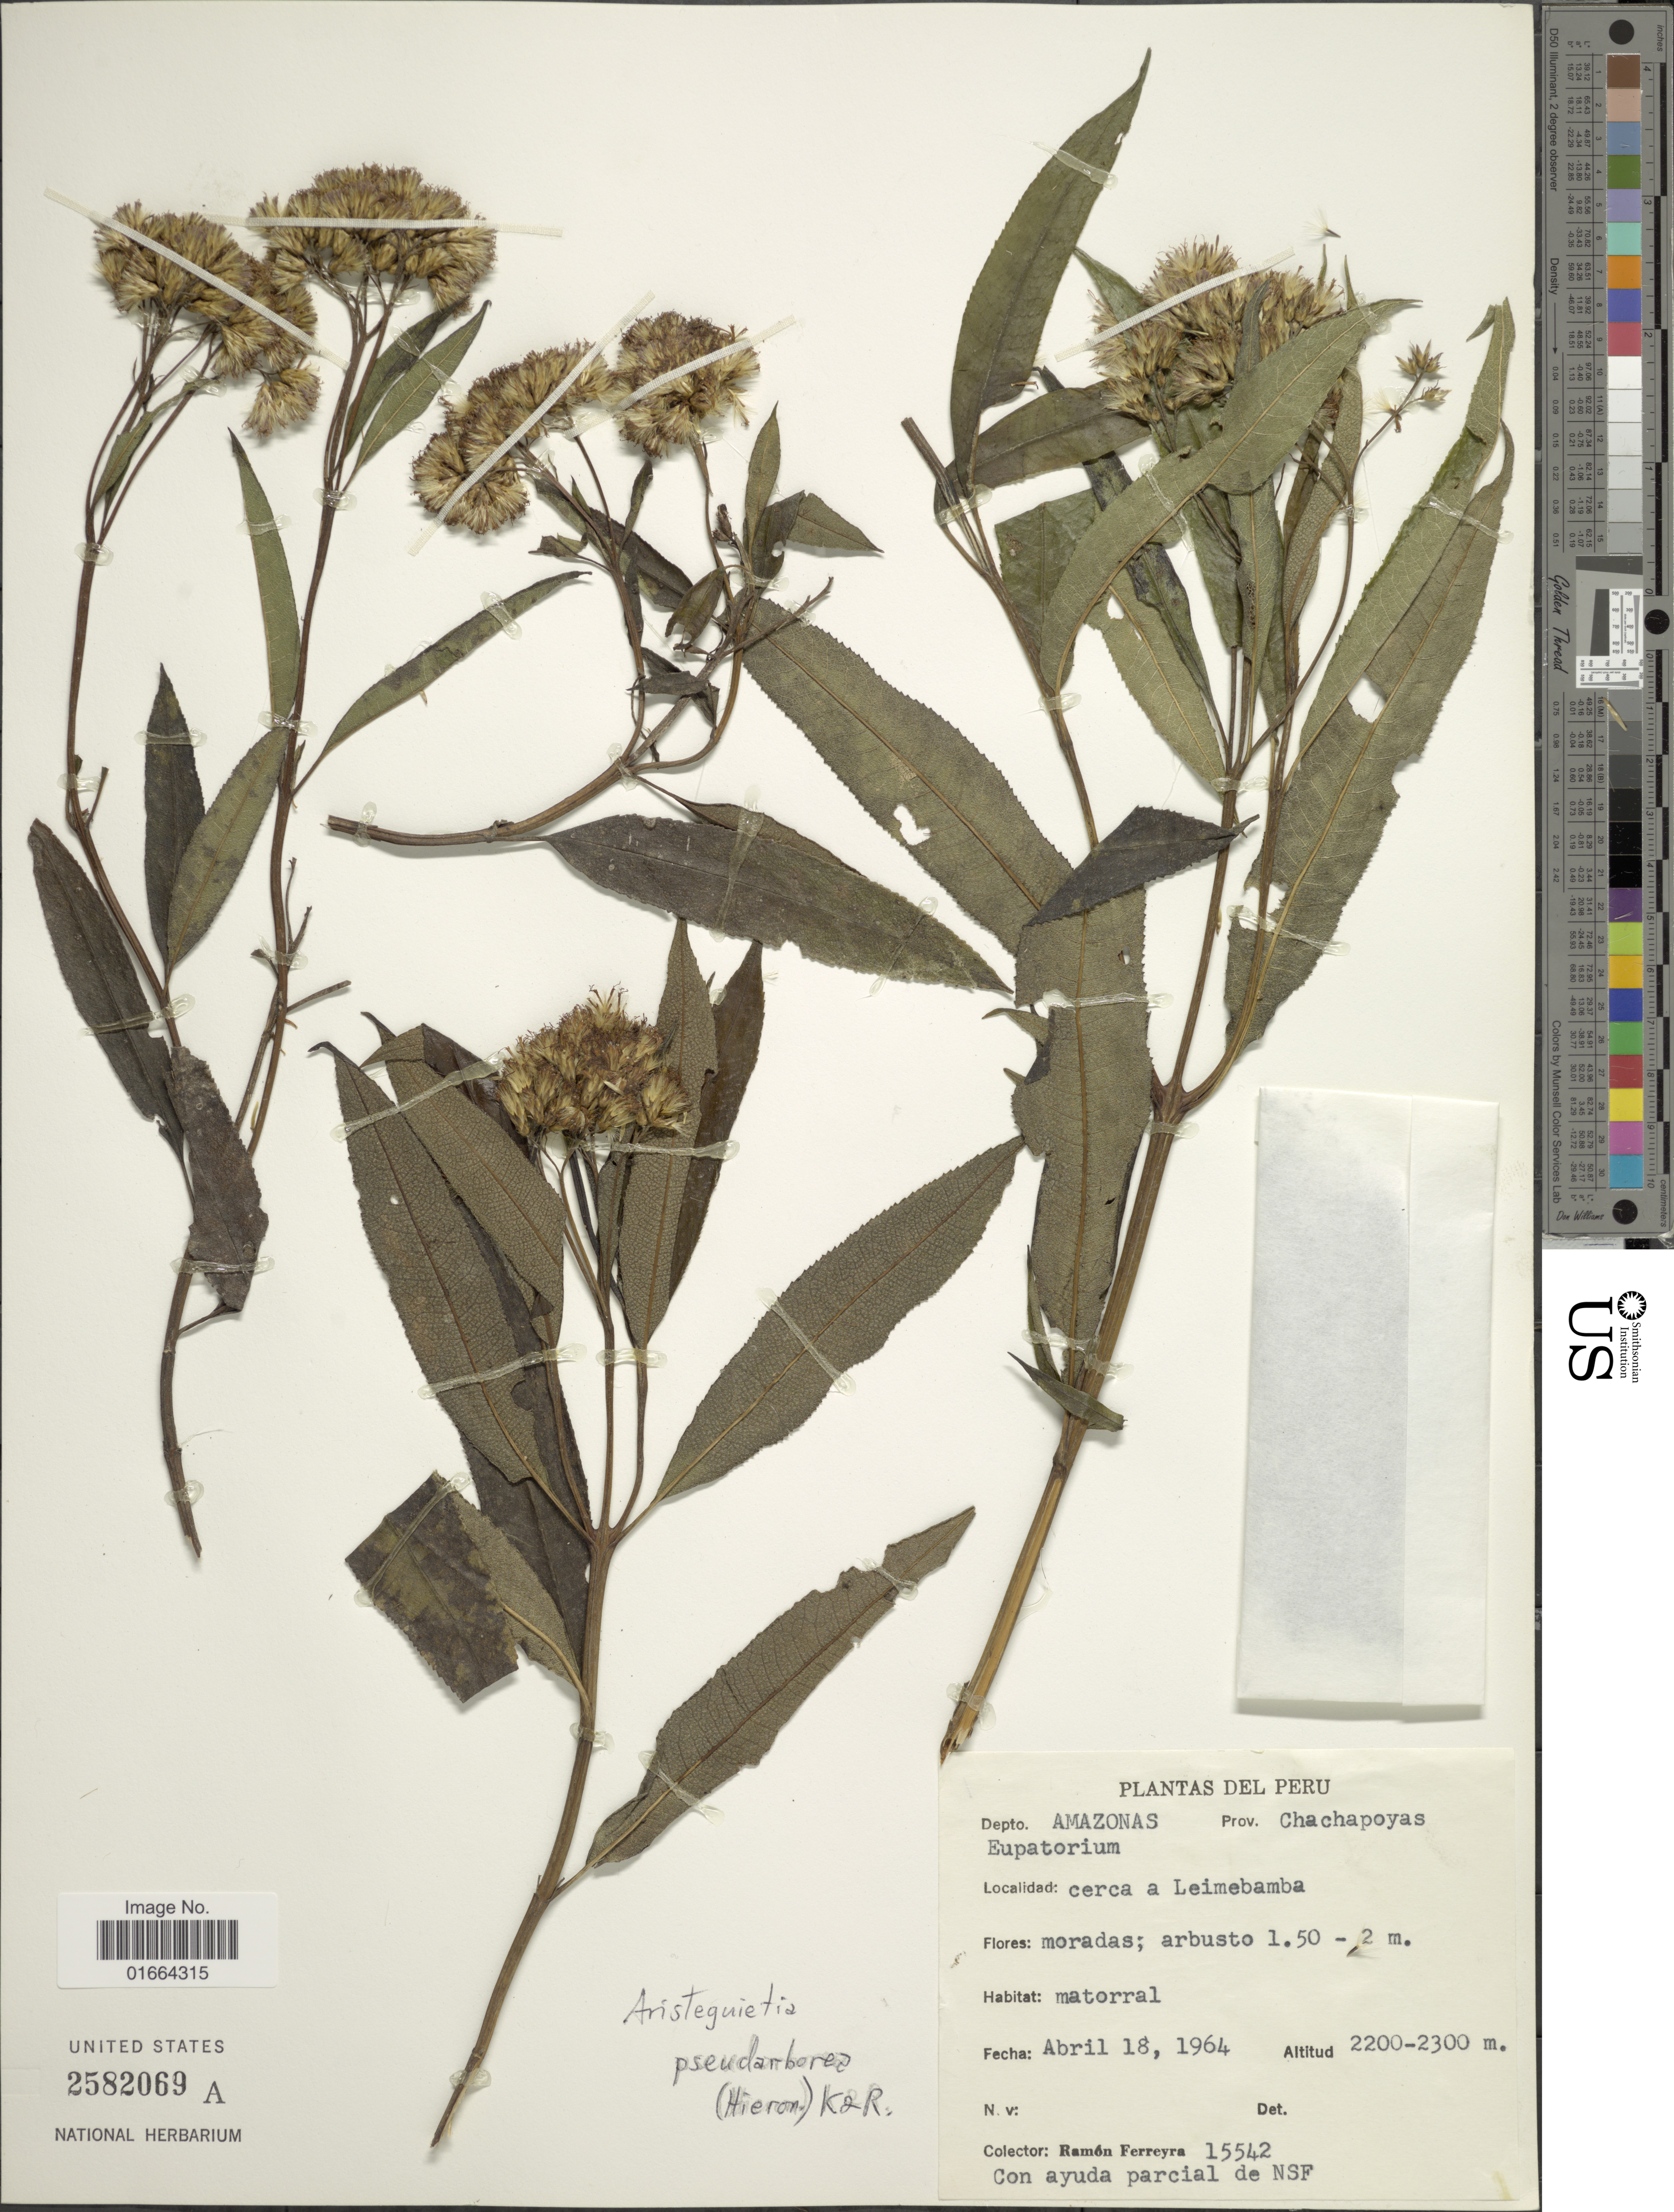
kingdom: Plantae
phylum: Tracheophyta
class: Magnoliopsida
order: Asterales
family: Asteraceae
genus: Aristeguietia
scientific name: Aristeguietia pseudarborea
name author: (Hieron.) R.M. King & H. Rob.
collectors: R. A. Ferreyra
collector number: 15542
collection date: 1964-04-18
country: Peru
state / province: Amazonas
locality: Prov. Chachapoyas. cerca a Leimabamba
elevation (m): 2200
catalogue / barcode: US 2582069A